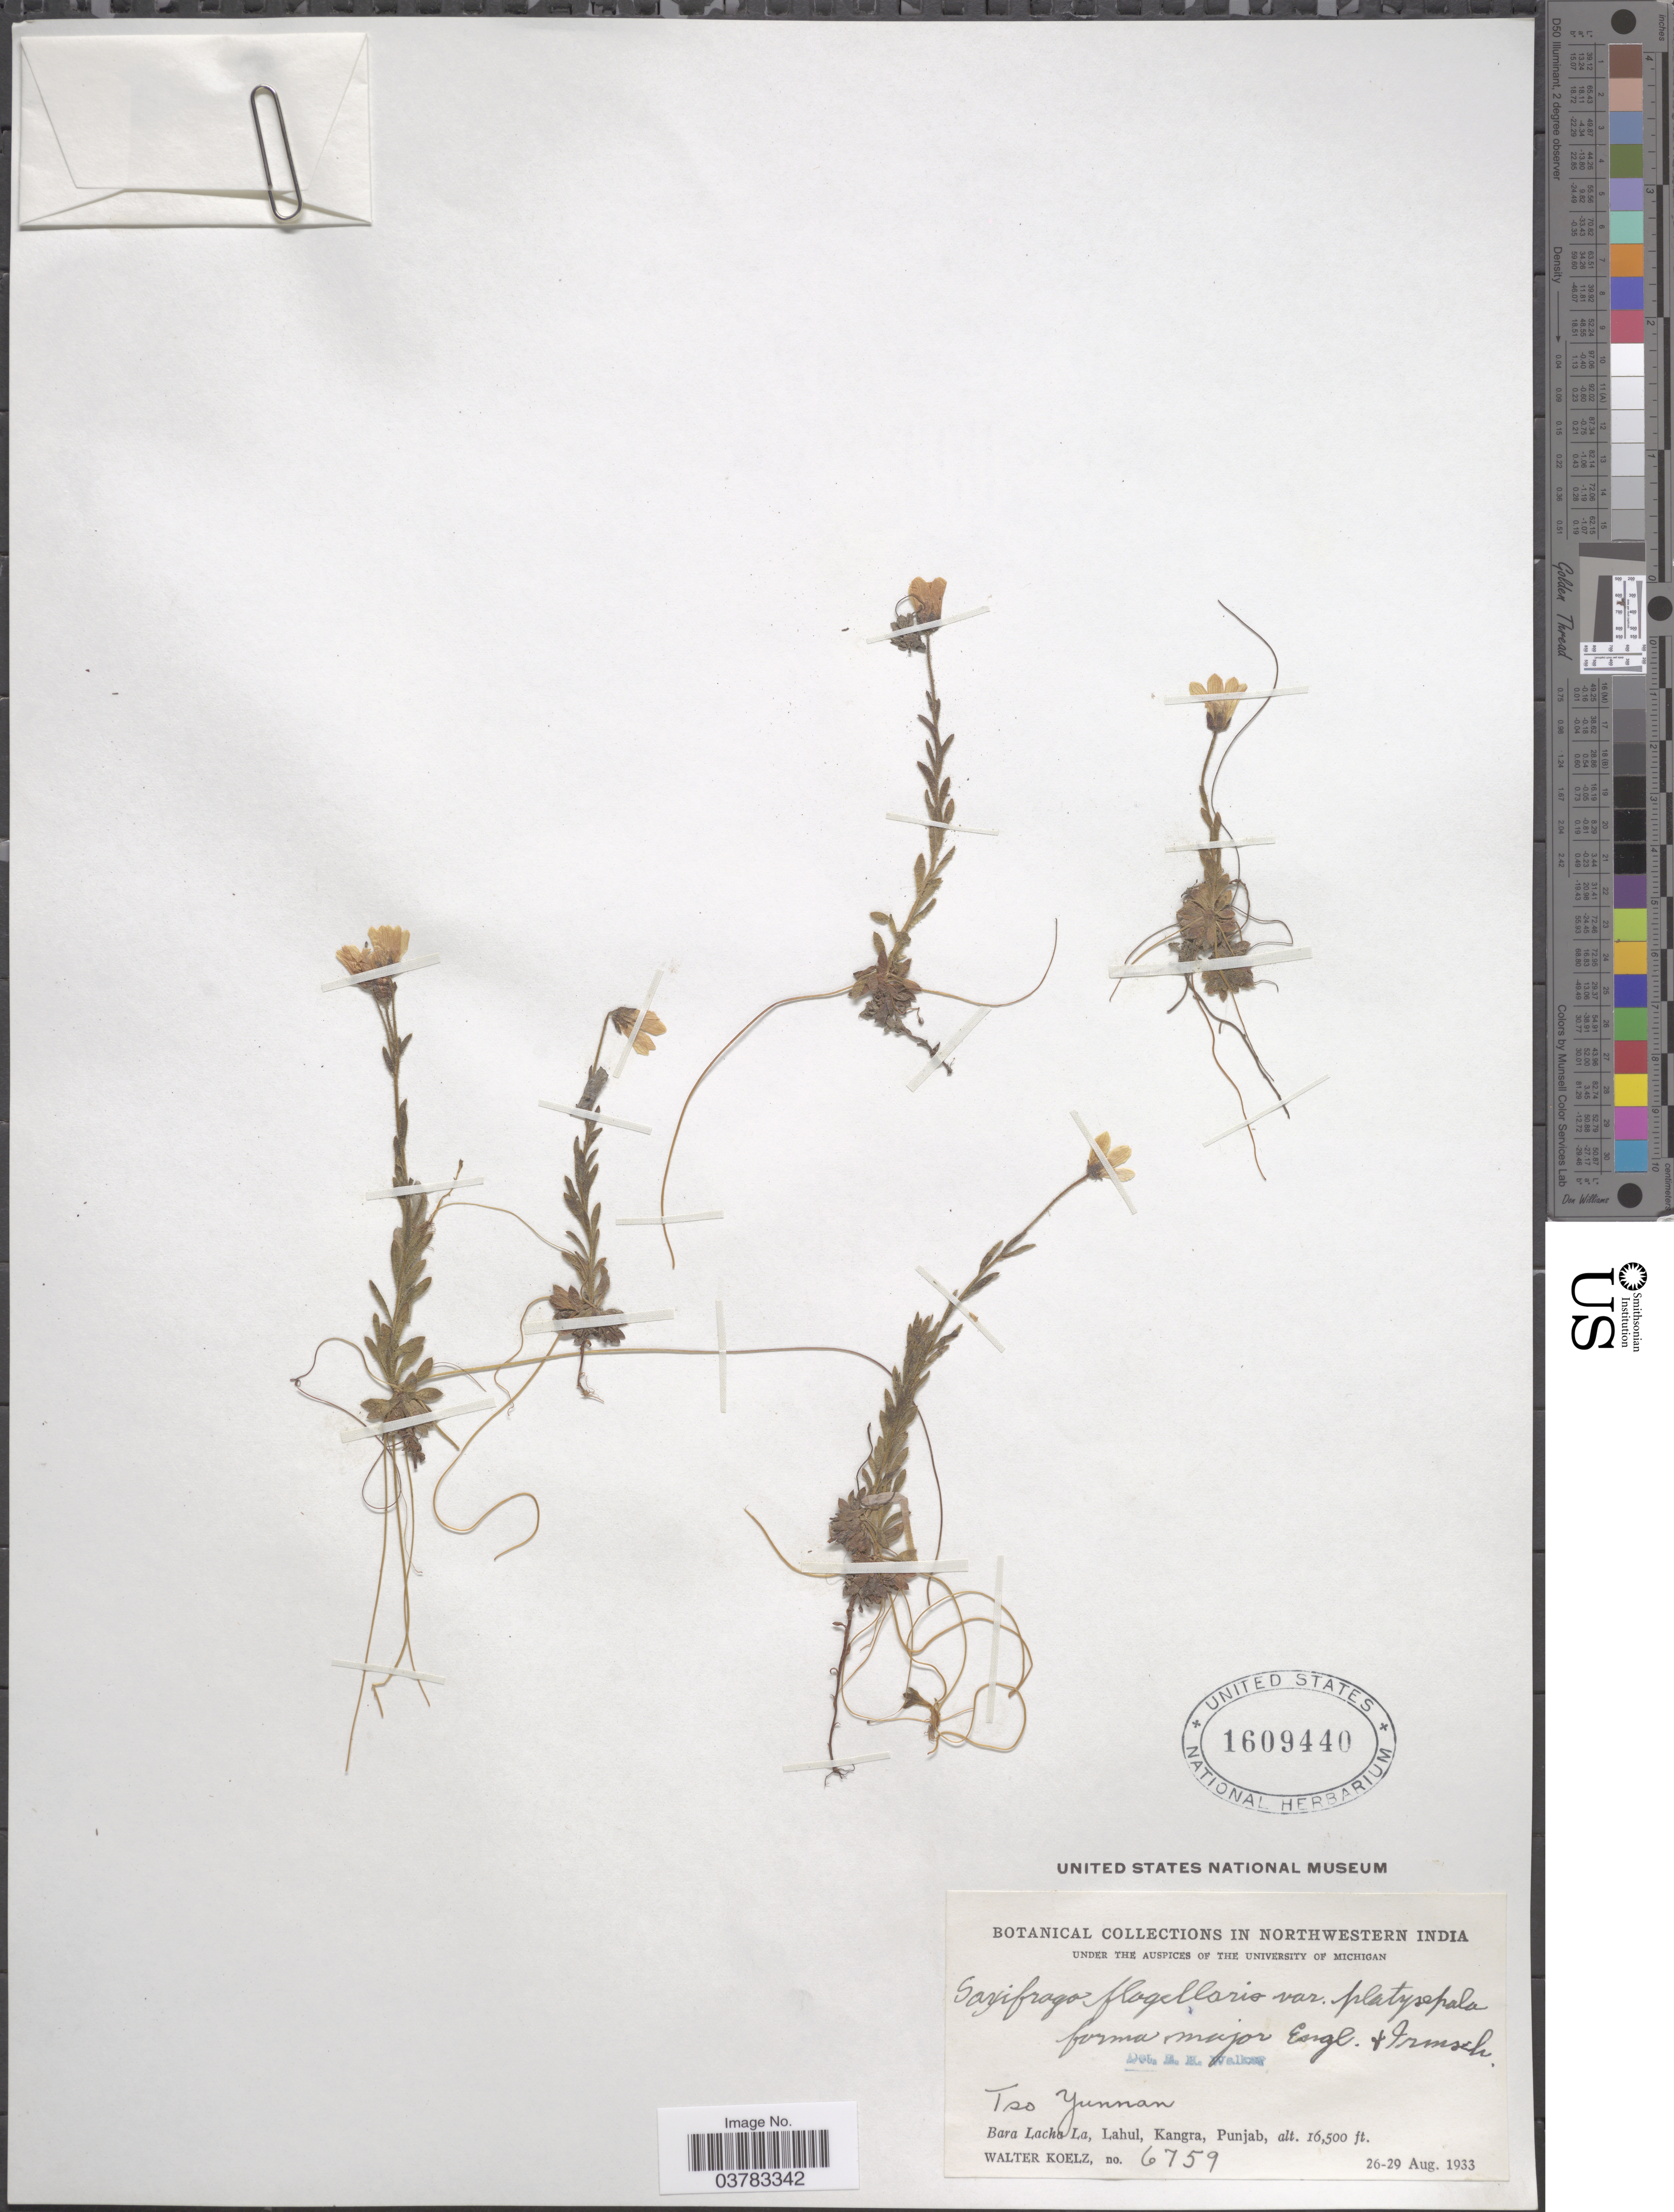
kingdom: Plantae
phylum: Tracheophyta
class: Magnoliopsida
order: Saxifragales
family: Saxifragaceae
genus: Saxifraga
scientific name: Saxifraga flagellaris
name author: Willd. ex Sternb.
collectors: W. N. Koelz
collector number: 6759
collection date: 1933-08-26/1933-08-29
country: India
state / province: Punjab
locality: Northwestern India. Tso Yunnan. Bara Lacha La, Lahul, Kangra.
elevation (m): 5029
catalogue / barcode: US 1609440